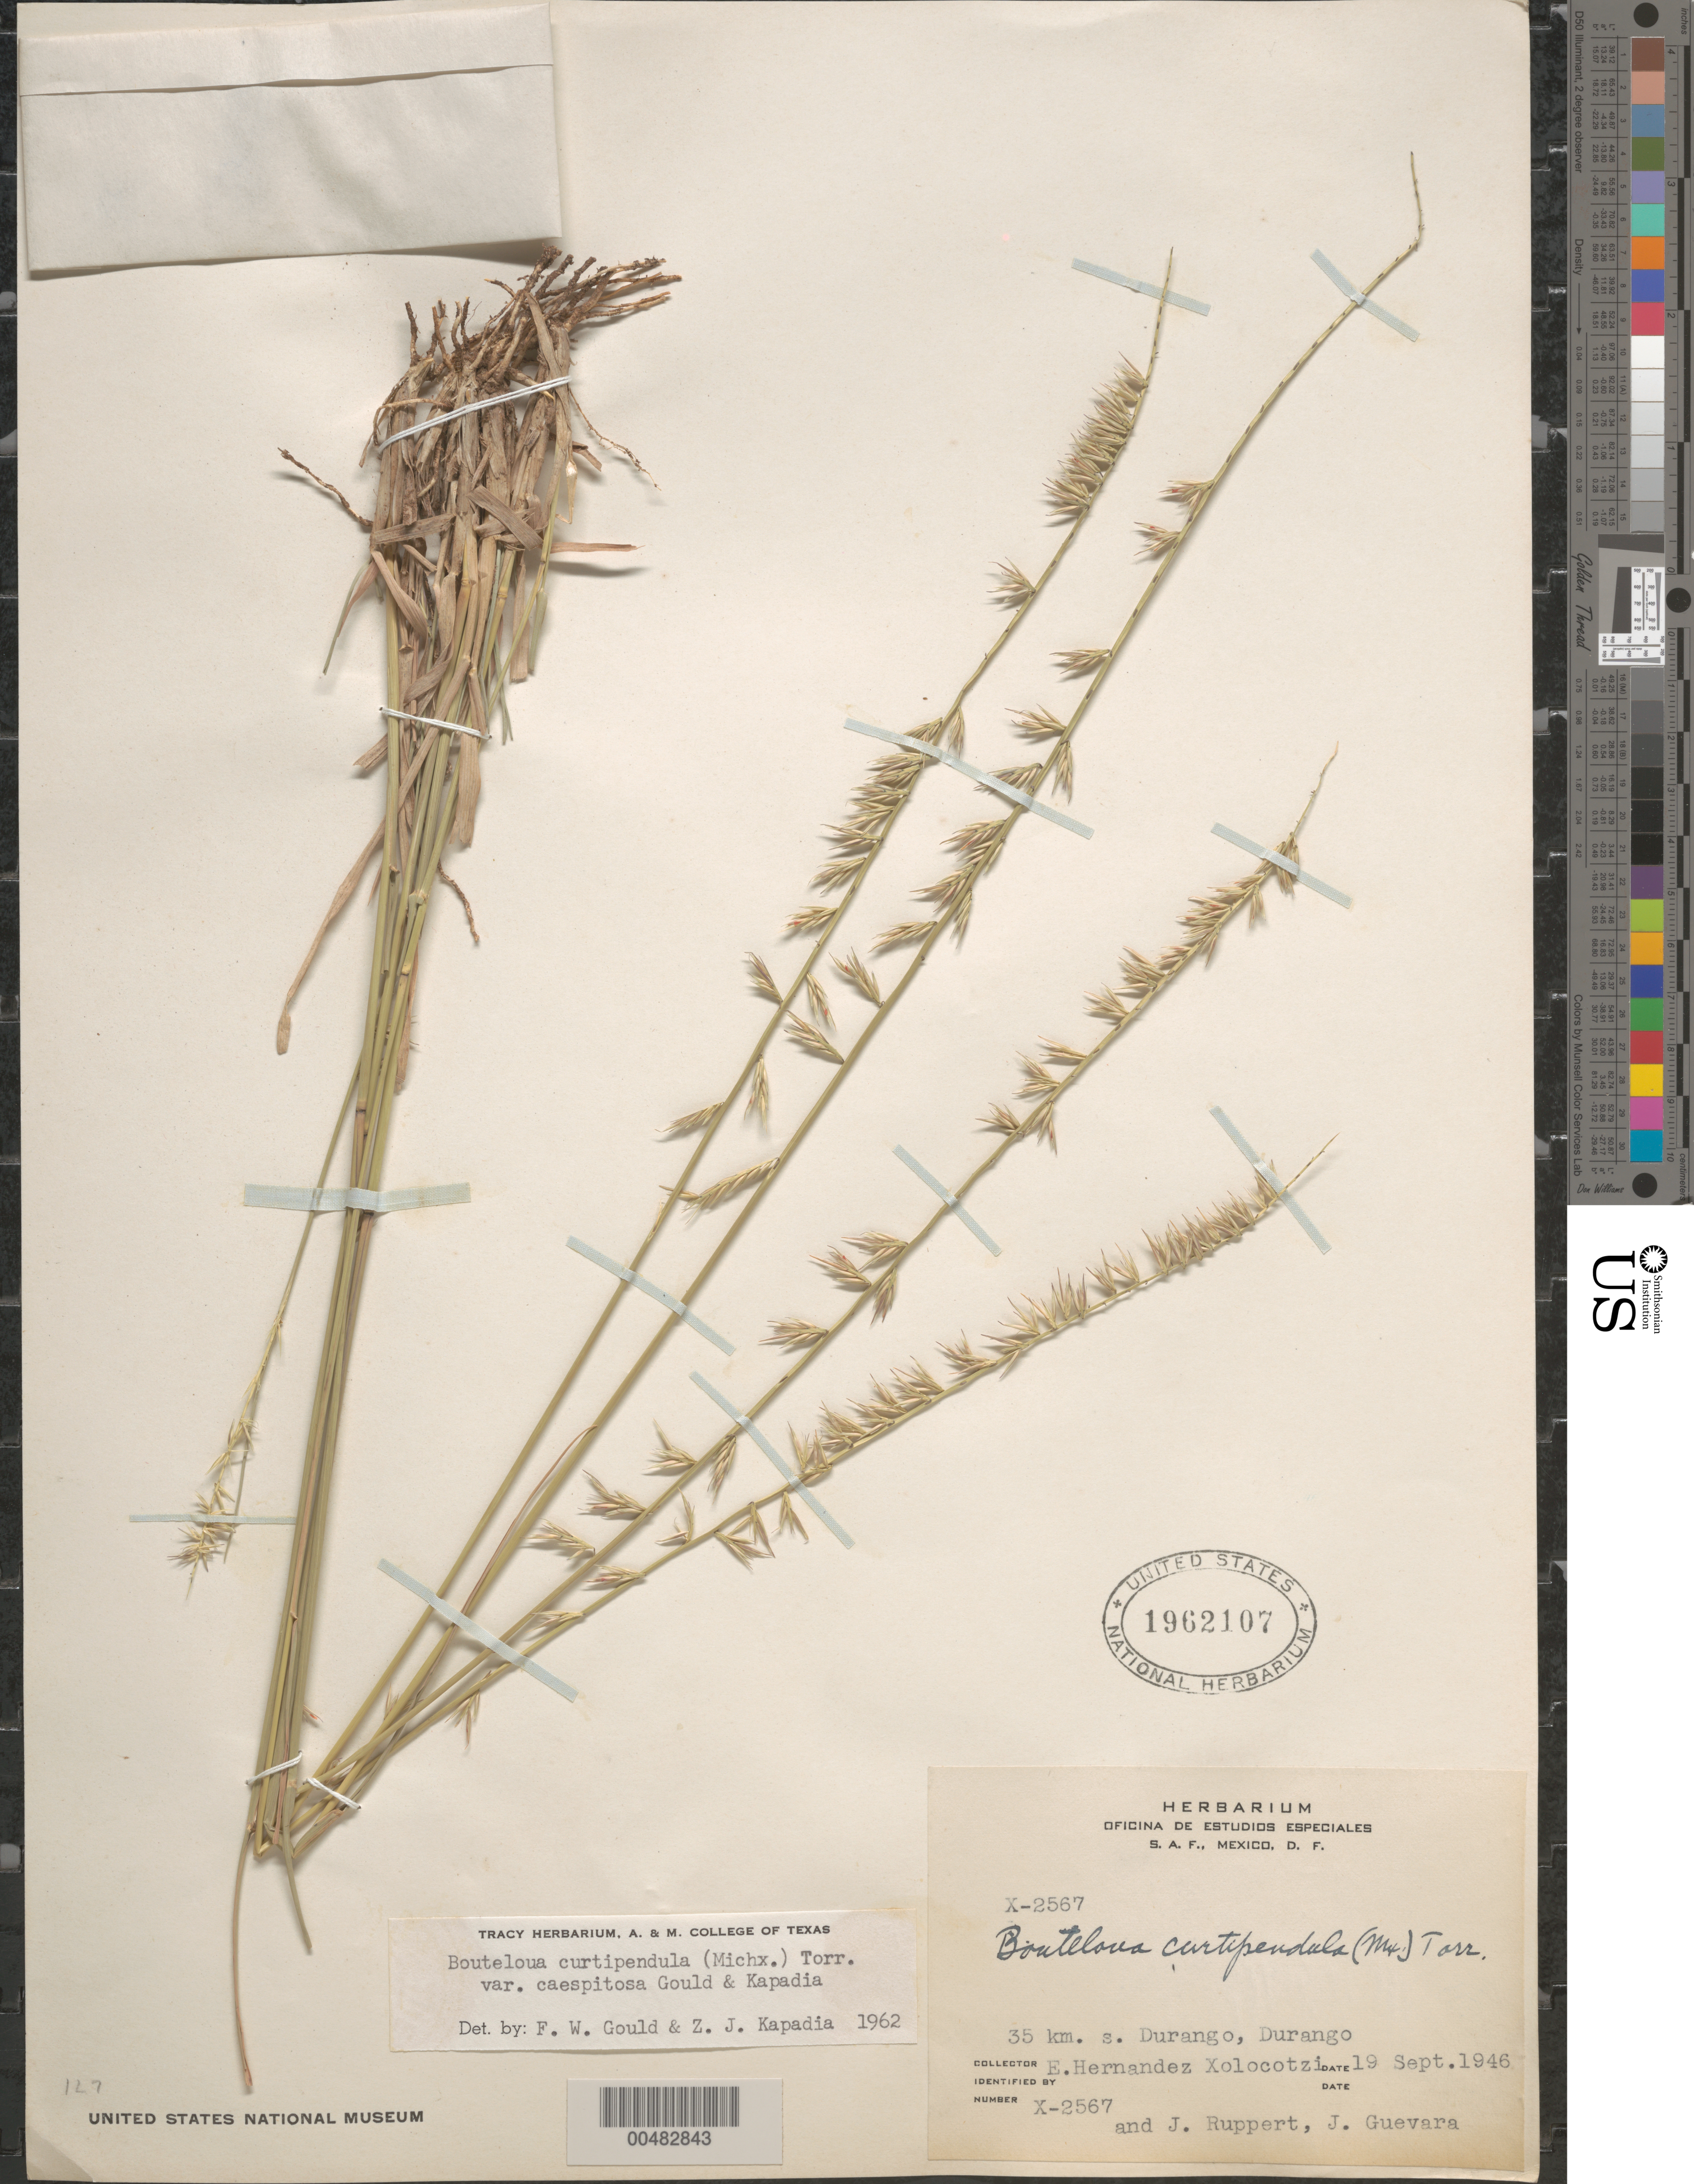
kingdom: Plantae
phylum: Tracheophyta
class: Liliopsida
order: Poales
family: Poaceae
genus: Bouteloua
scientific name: Bouteloua curtipendula var. caespitosa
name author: Gould & Kapadia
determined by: Gould, F. W.; Kapadia, Zarir J.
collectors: E. I. Hernández-X., J. Ruppert & J. Guevara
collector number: X-2567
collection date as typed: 19 Sep 1946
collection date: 1946-09-19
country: Mexico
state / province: Durango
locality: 35 km S of Durango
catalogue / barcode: US 1962107